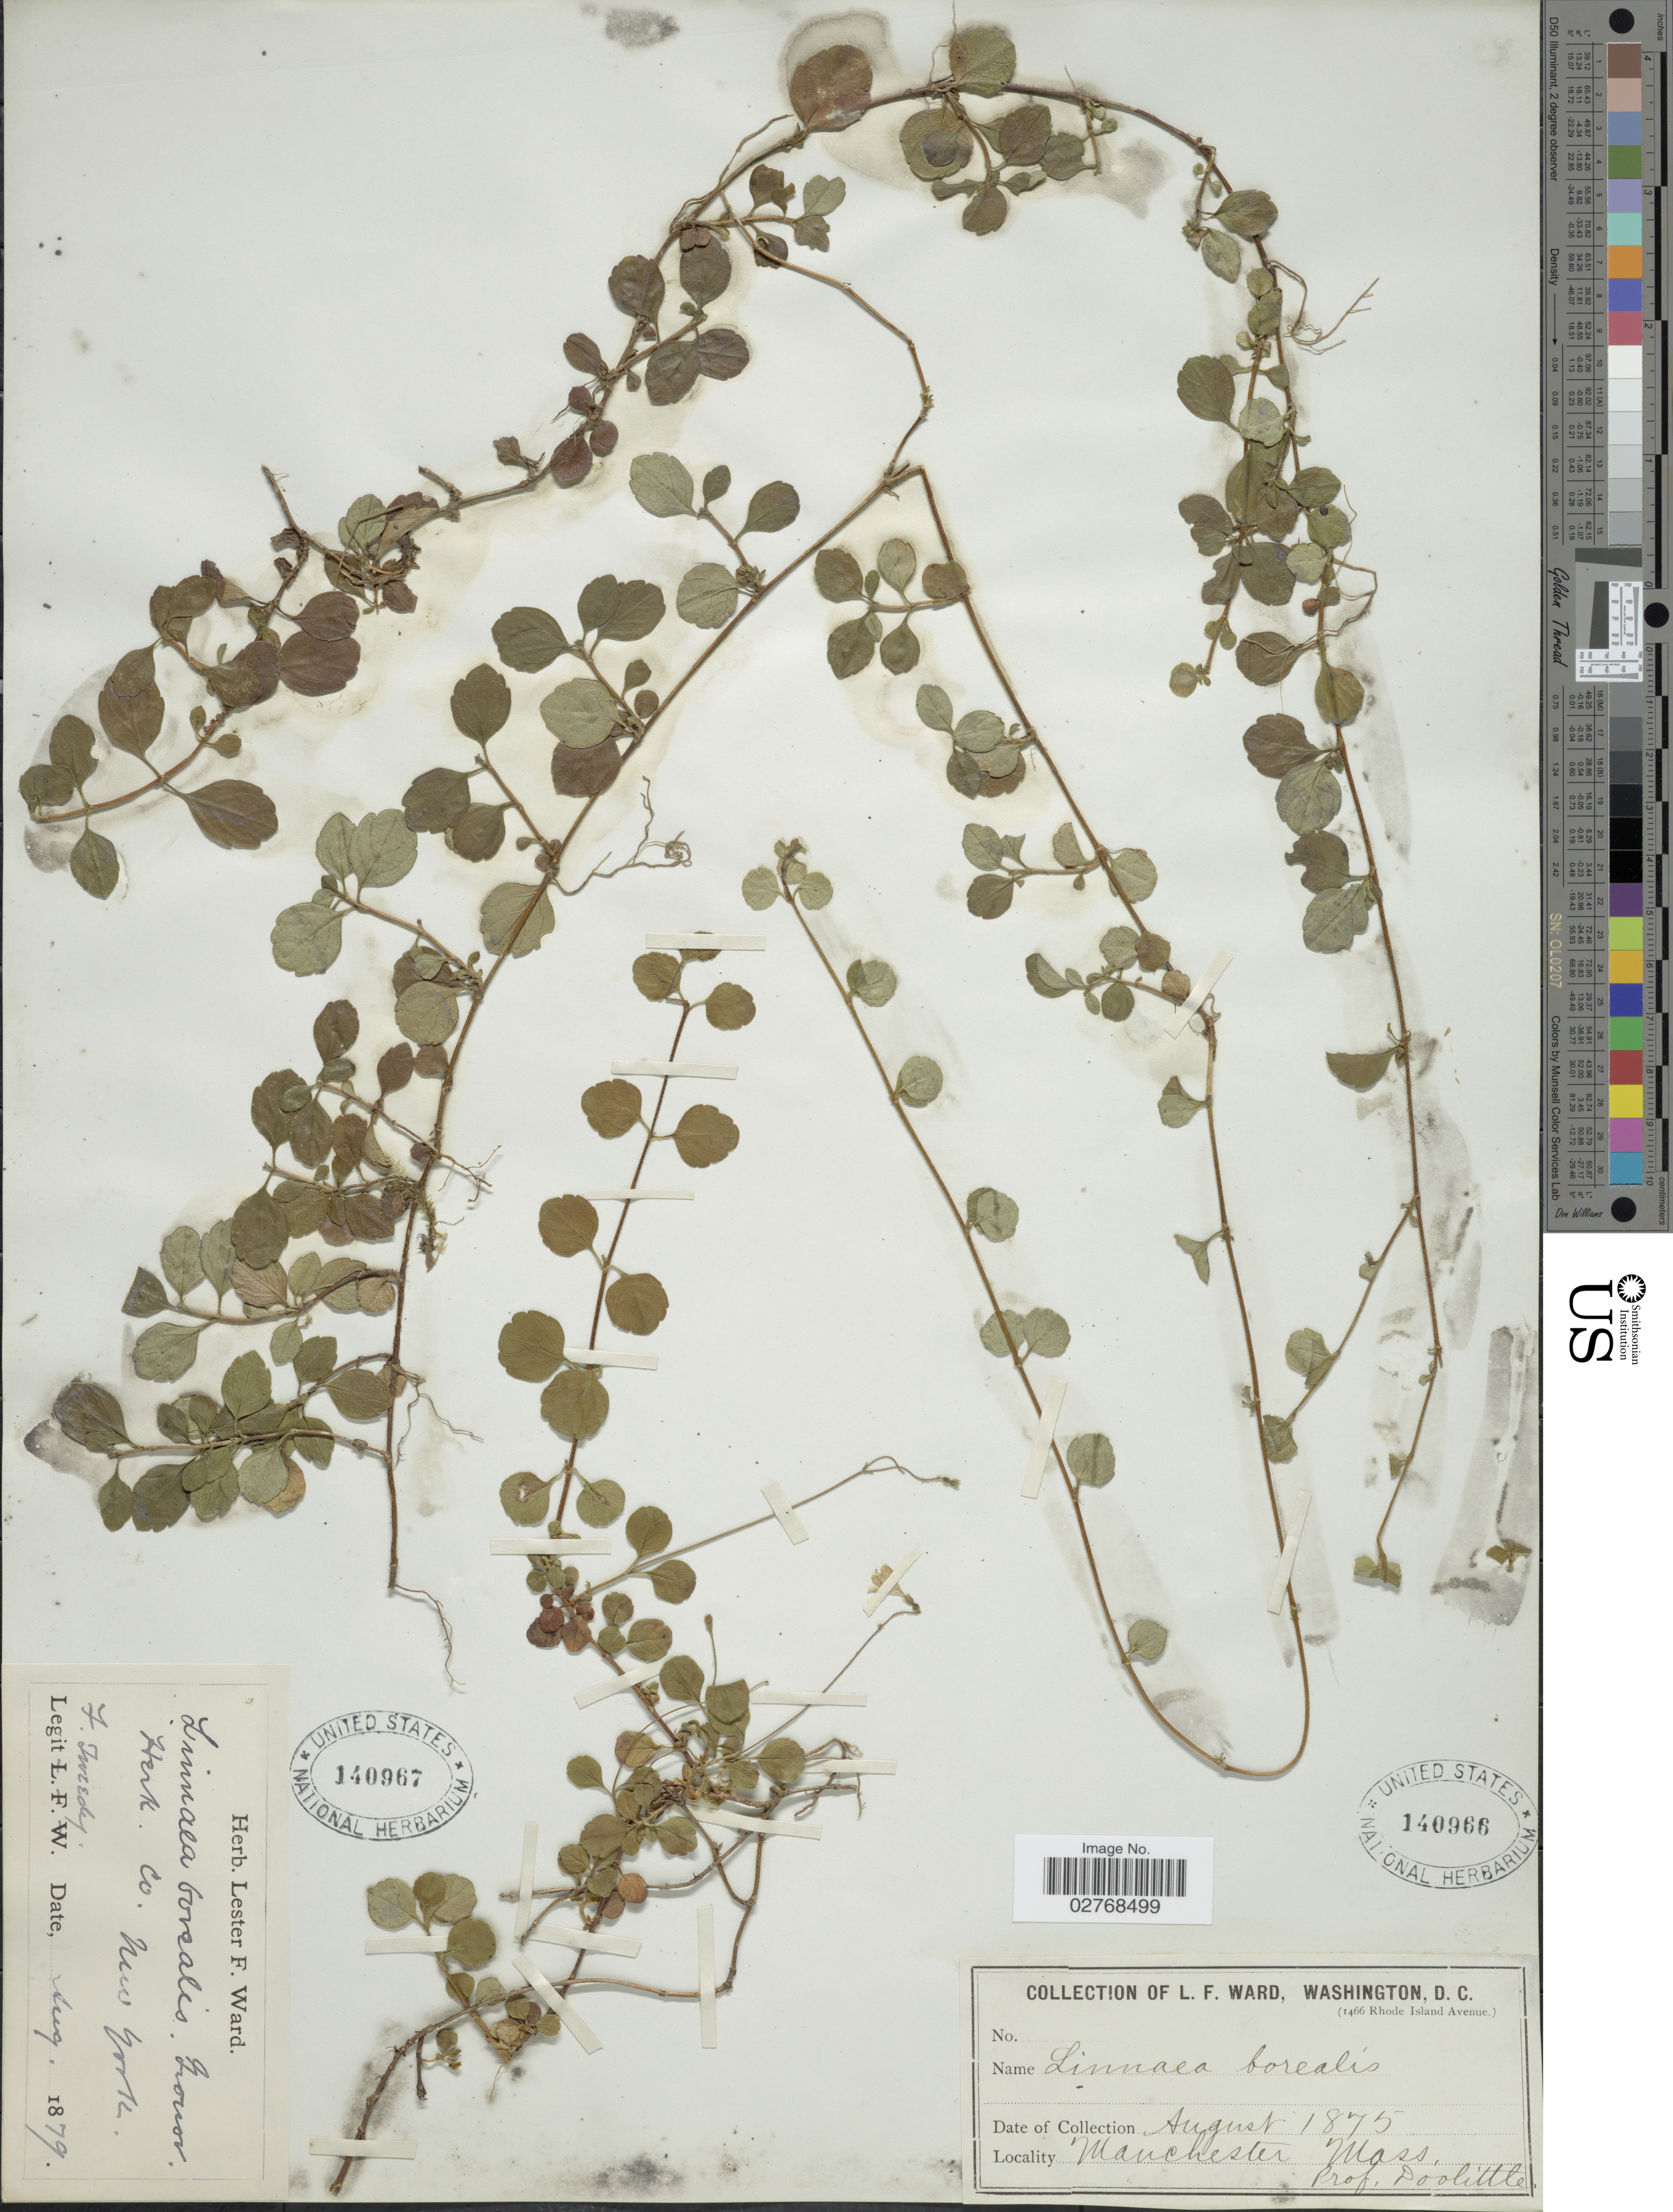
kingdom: Plantae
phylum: Tracheophyta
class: Magnoliopsida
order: Dipsacales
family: Caprifoliaceae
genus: Linnaea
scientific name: Linnaea borealis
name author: L.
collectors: -. Doolittle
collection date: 1875-08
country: United States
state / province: Massachusetts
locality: Manchester.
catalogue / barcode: US 140966-2